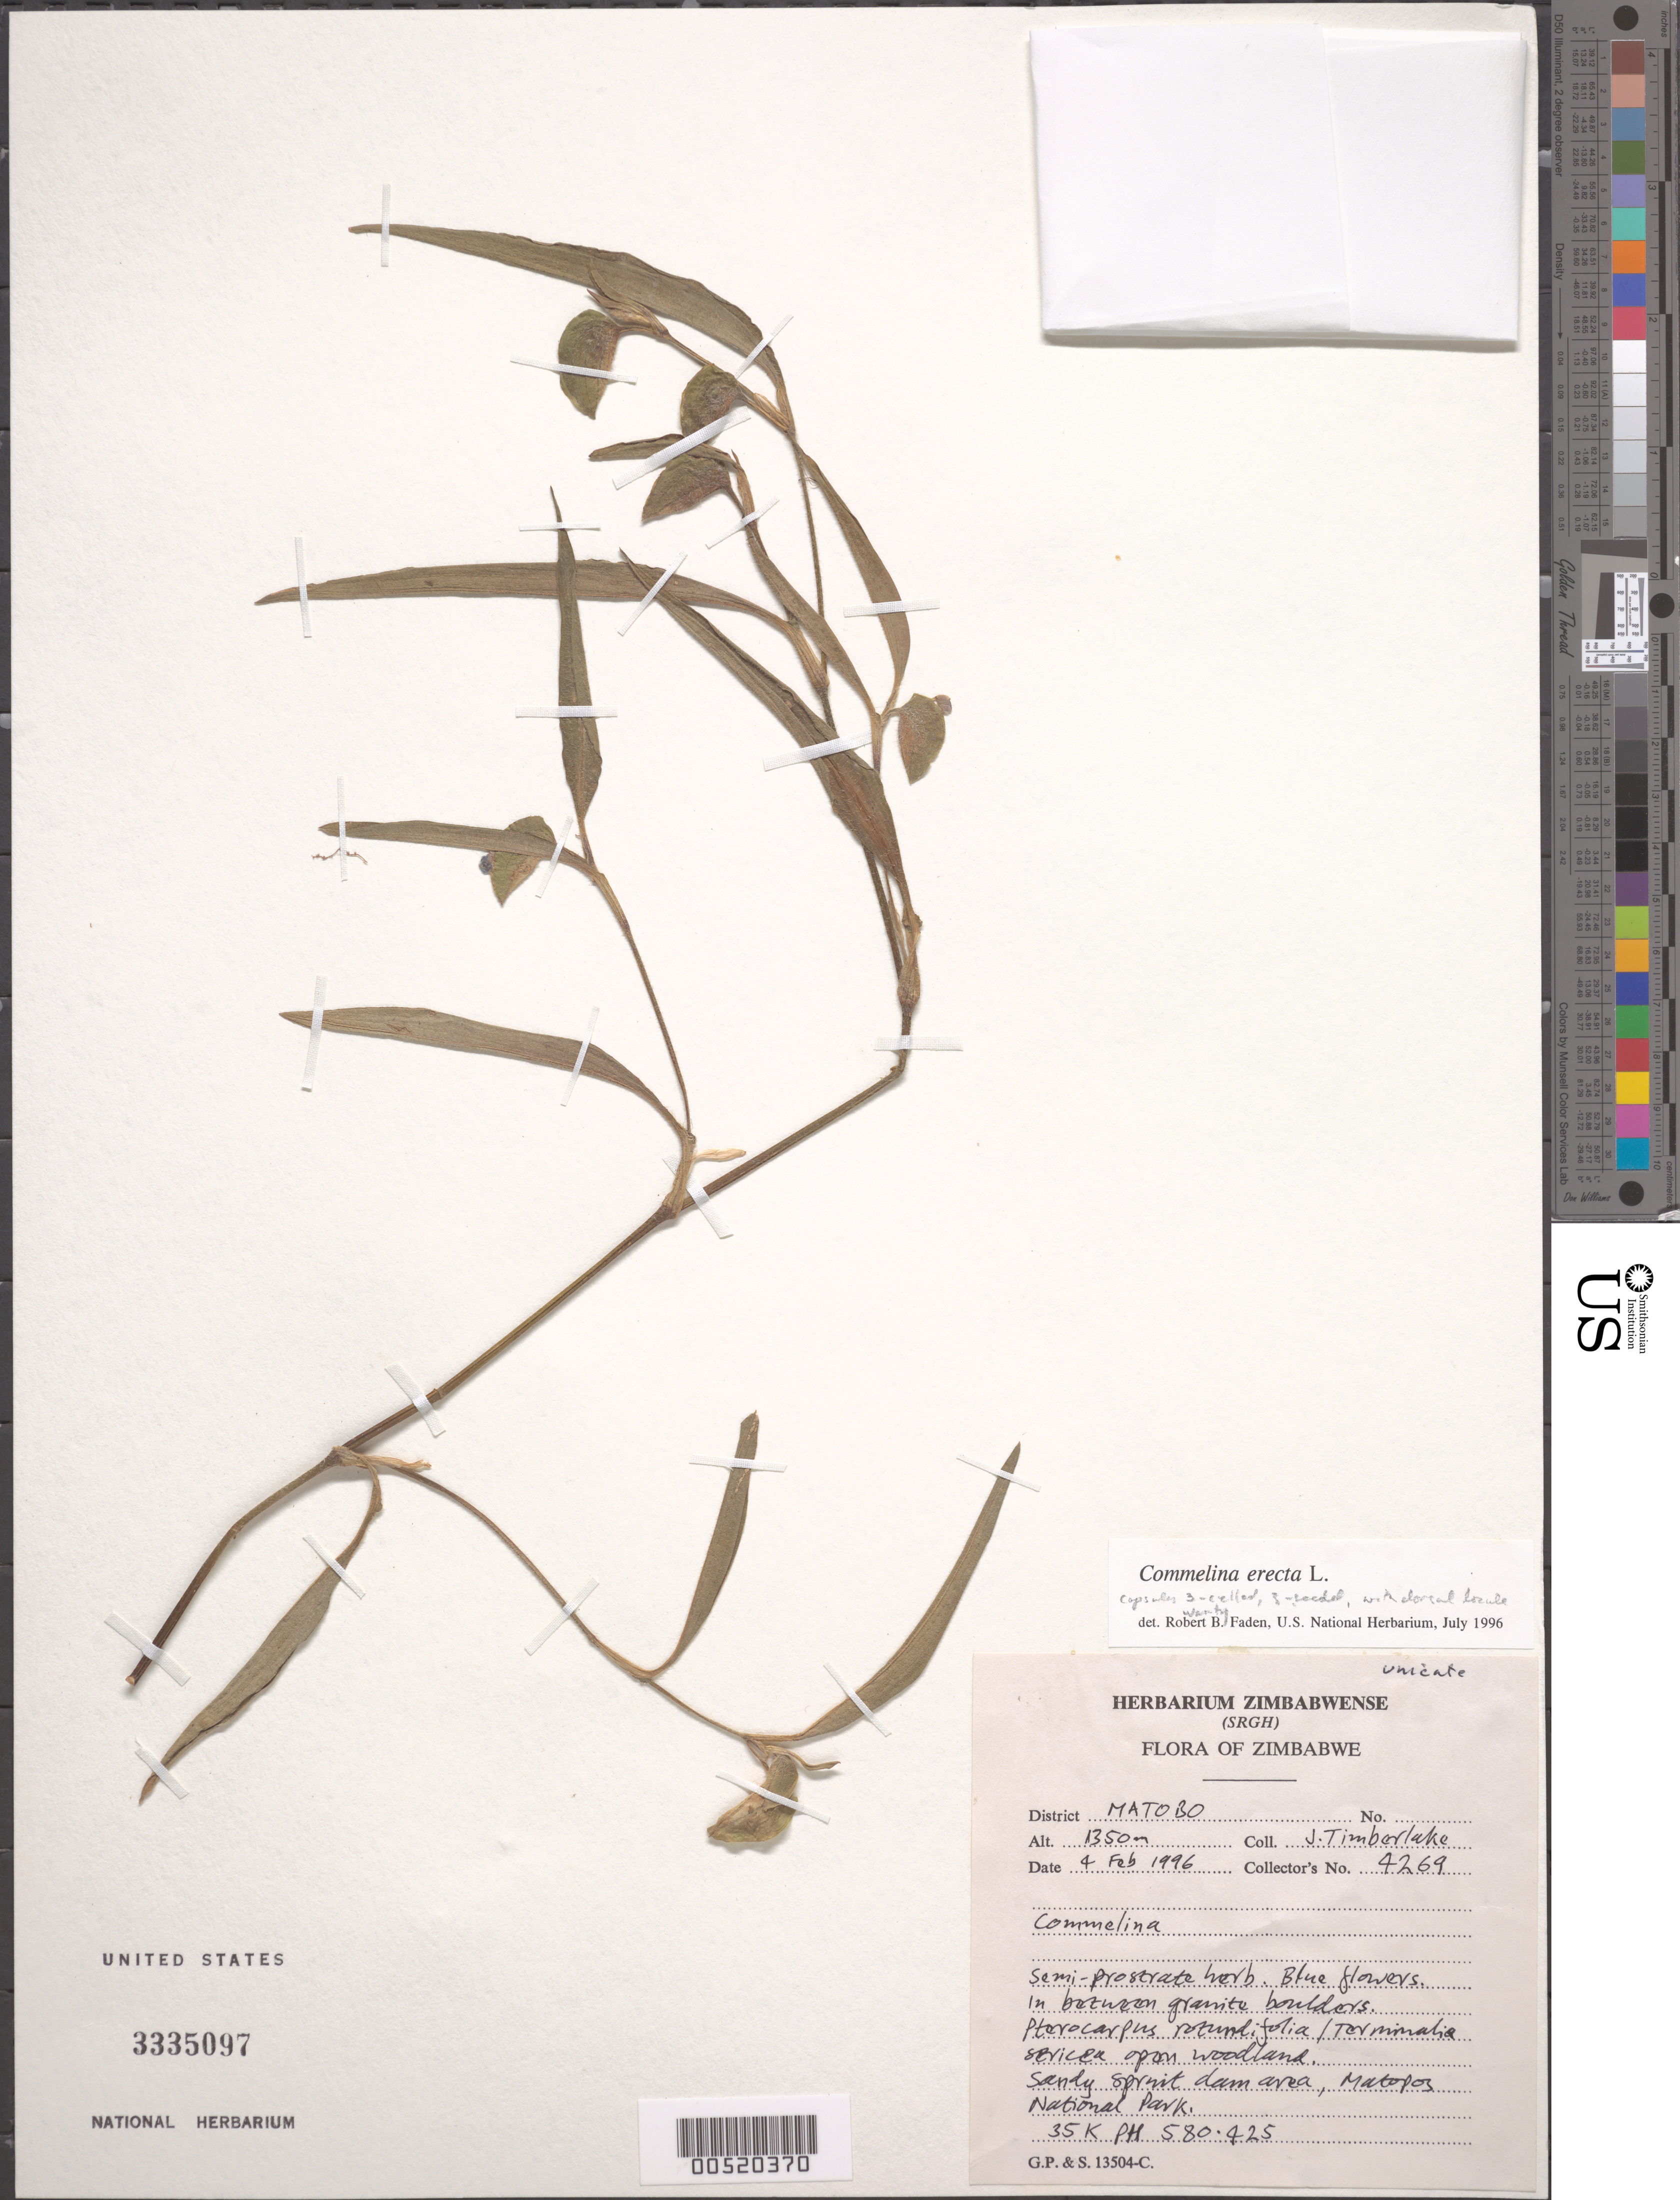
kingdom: Plantae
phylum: Tracheophyta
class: Liliopsida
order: Commelinales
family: Commelinaceae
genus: Commelina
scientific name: Commelina erecta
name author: L.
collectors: J. Timberlake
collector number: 4269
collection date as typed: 04 Feb 1996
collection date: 1996-02-04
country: Zimbabwe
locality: Matobo, matobo national park, sandy spirit dam area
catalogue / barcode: US 3335097